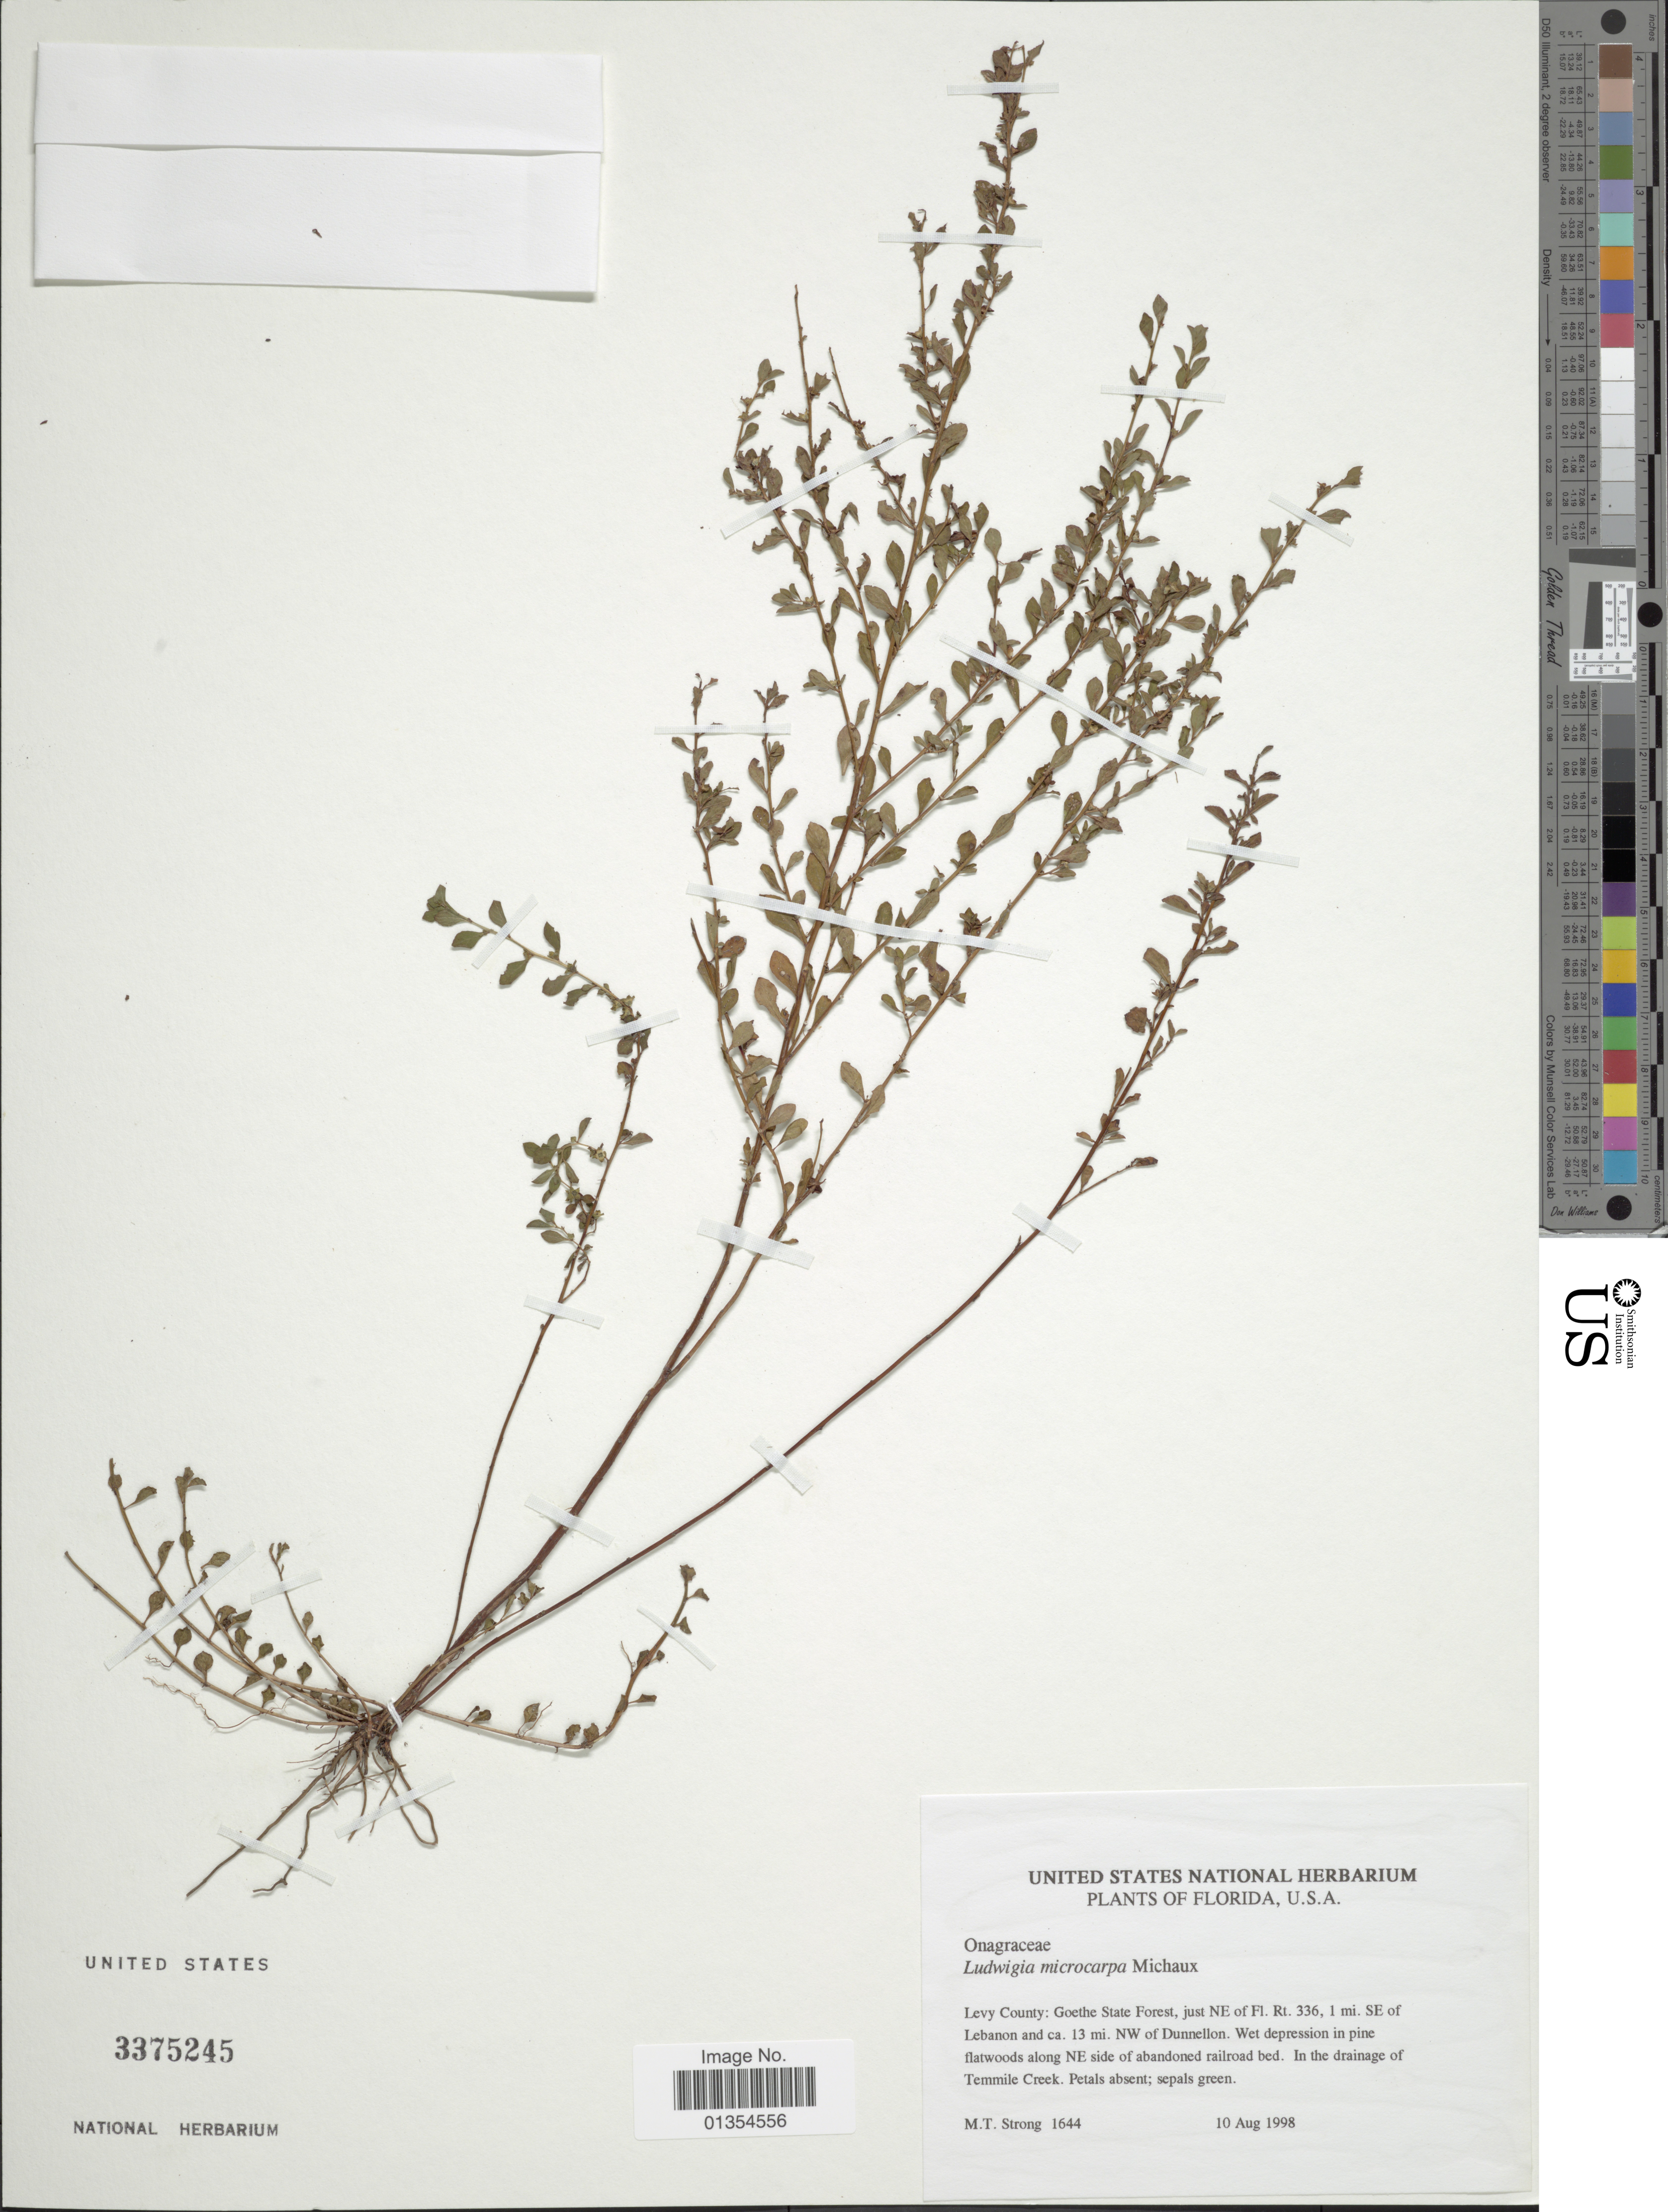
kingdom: Plantae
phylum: Tracheophyta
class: Magnoliopsida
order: Myrtales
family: Onagraceae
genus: Ludwigia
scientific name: Ludwigia microcarpa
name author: Michx.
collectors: M. T. Strong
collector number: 1644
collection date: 1998-08-10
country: United States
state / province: Florida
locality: Levy County: Goethe State Forest, just NE of FI Rt. 336, 1 mi SE of Lebanon and ca. 13 mi NW of Dunnellon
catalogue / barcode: US 3375245